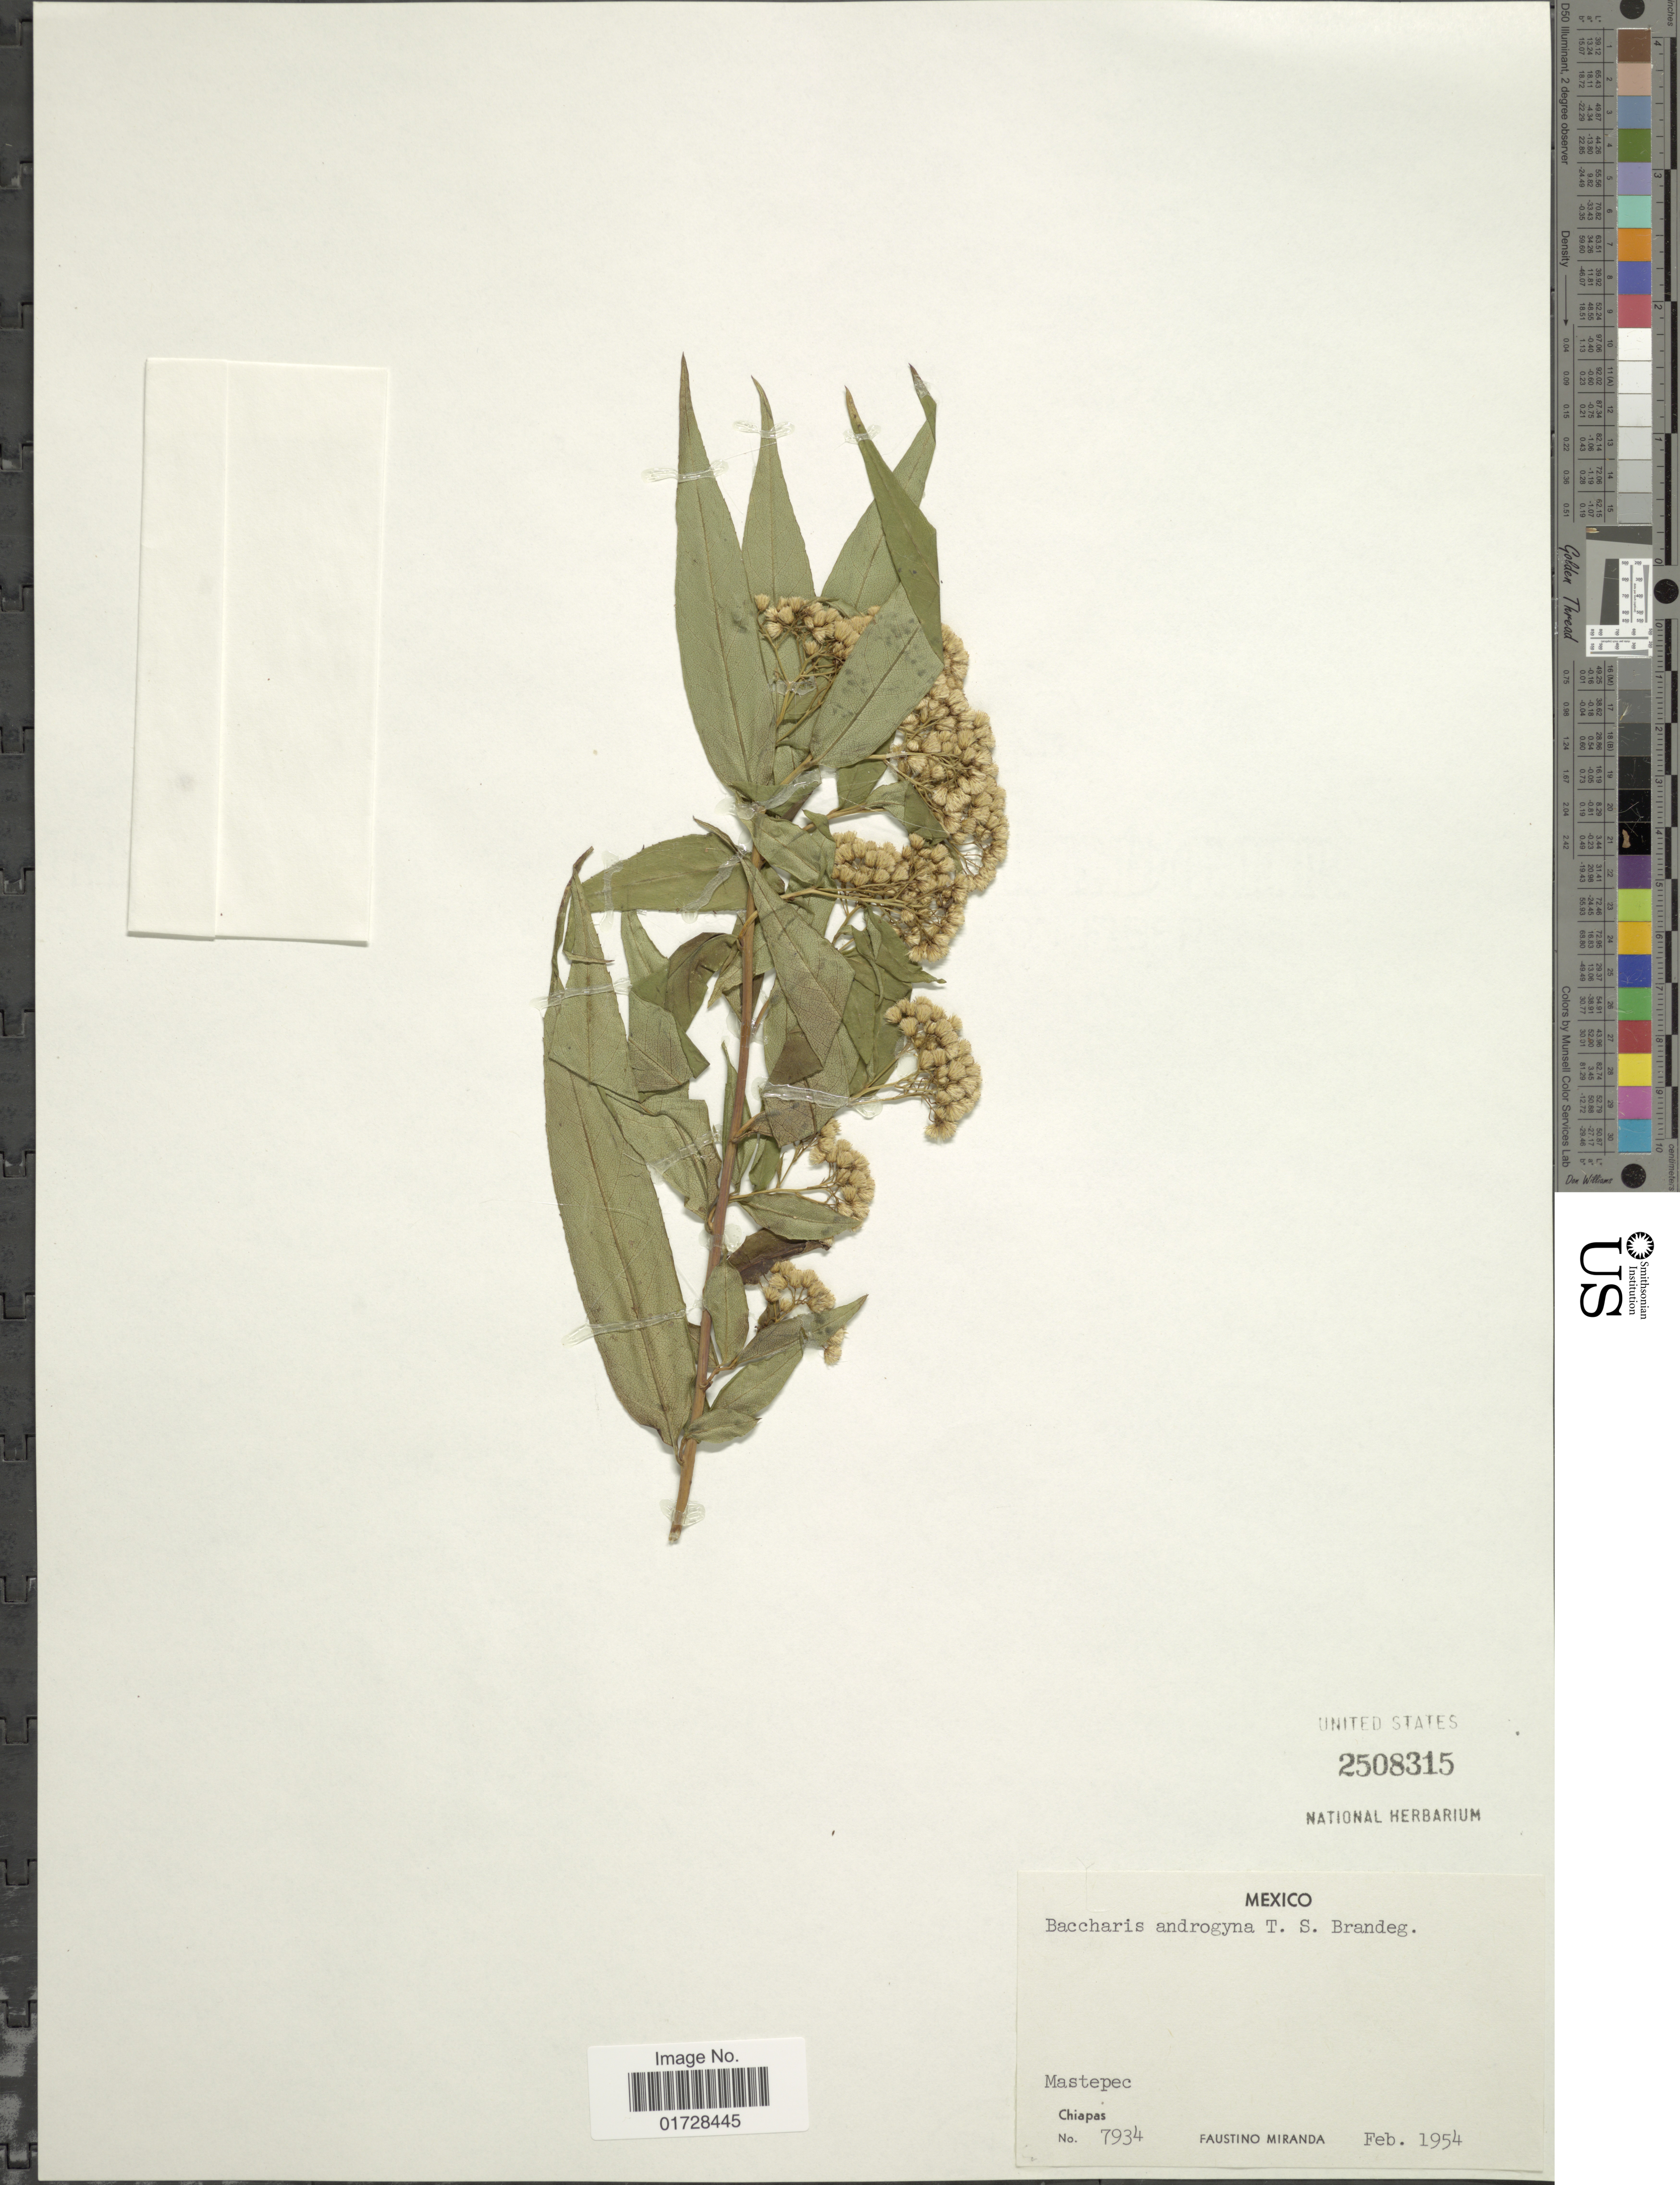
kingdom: Plantae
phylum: Tracheophyta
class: Magnoliopsida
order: Asterales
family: Asteraceae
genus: Archibaccharis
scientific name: Archibaccharis androgyna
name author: (Brandegee) S.F. Blake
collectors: F. Miranda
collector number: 7934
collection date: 1954-02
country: Mexico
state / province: Chiapas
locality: Mastepec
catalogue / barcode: US 2508315